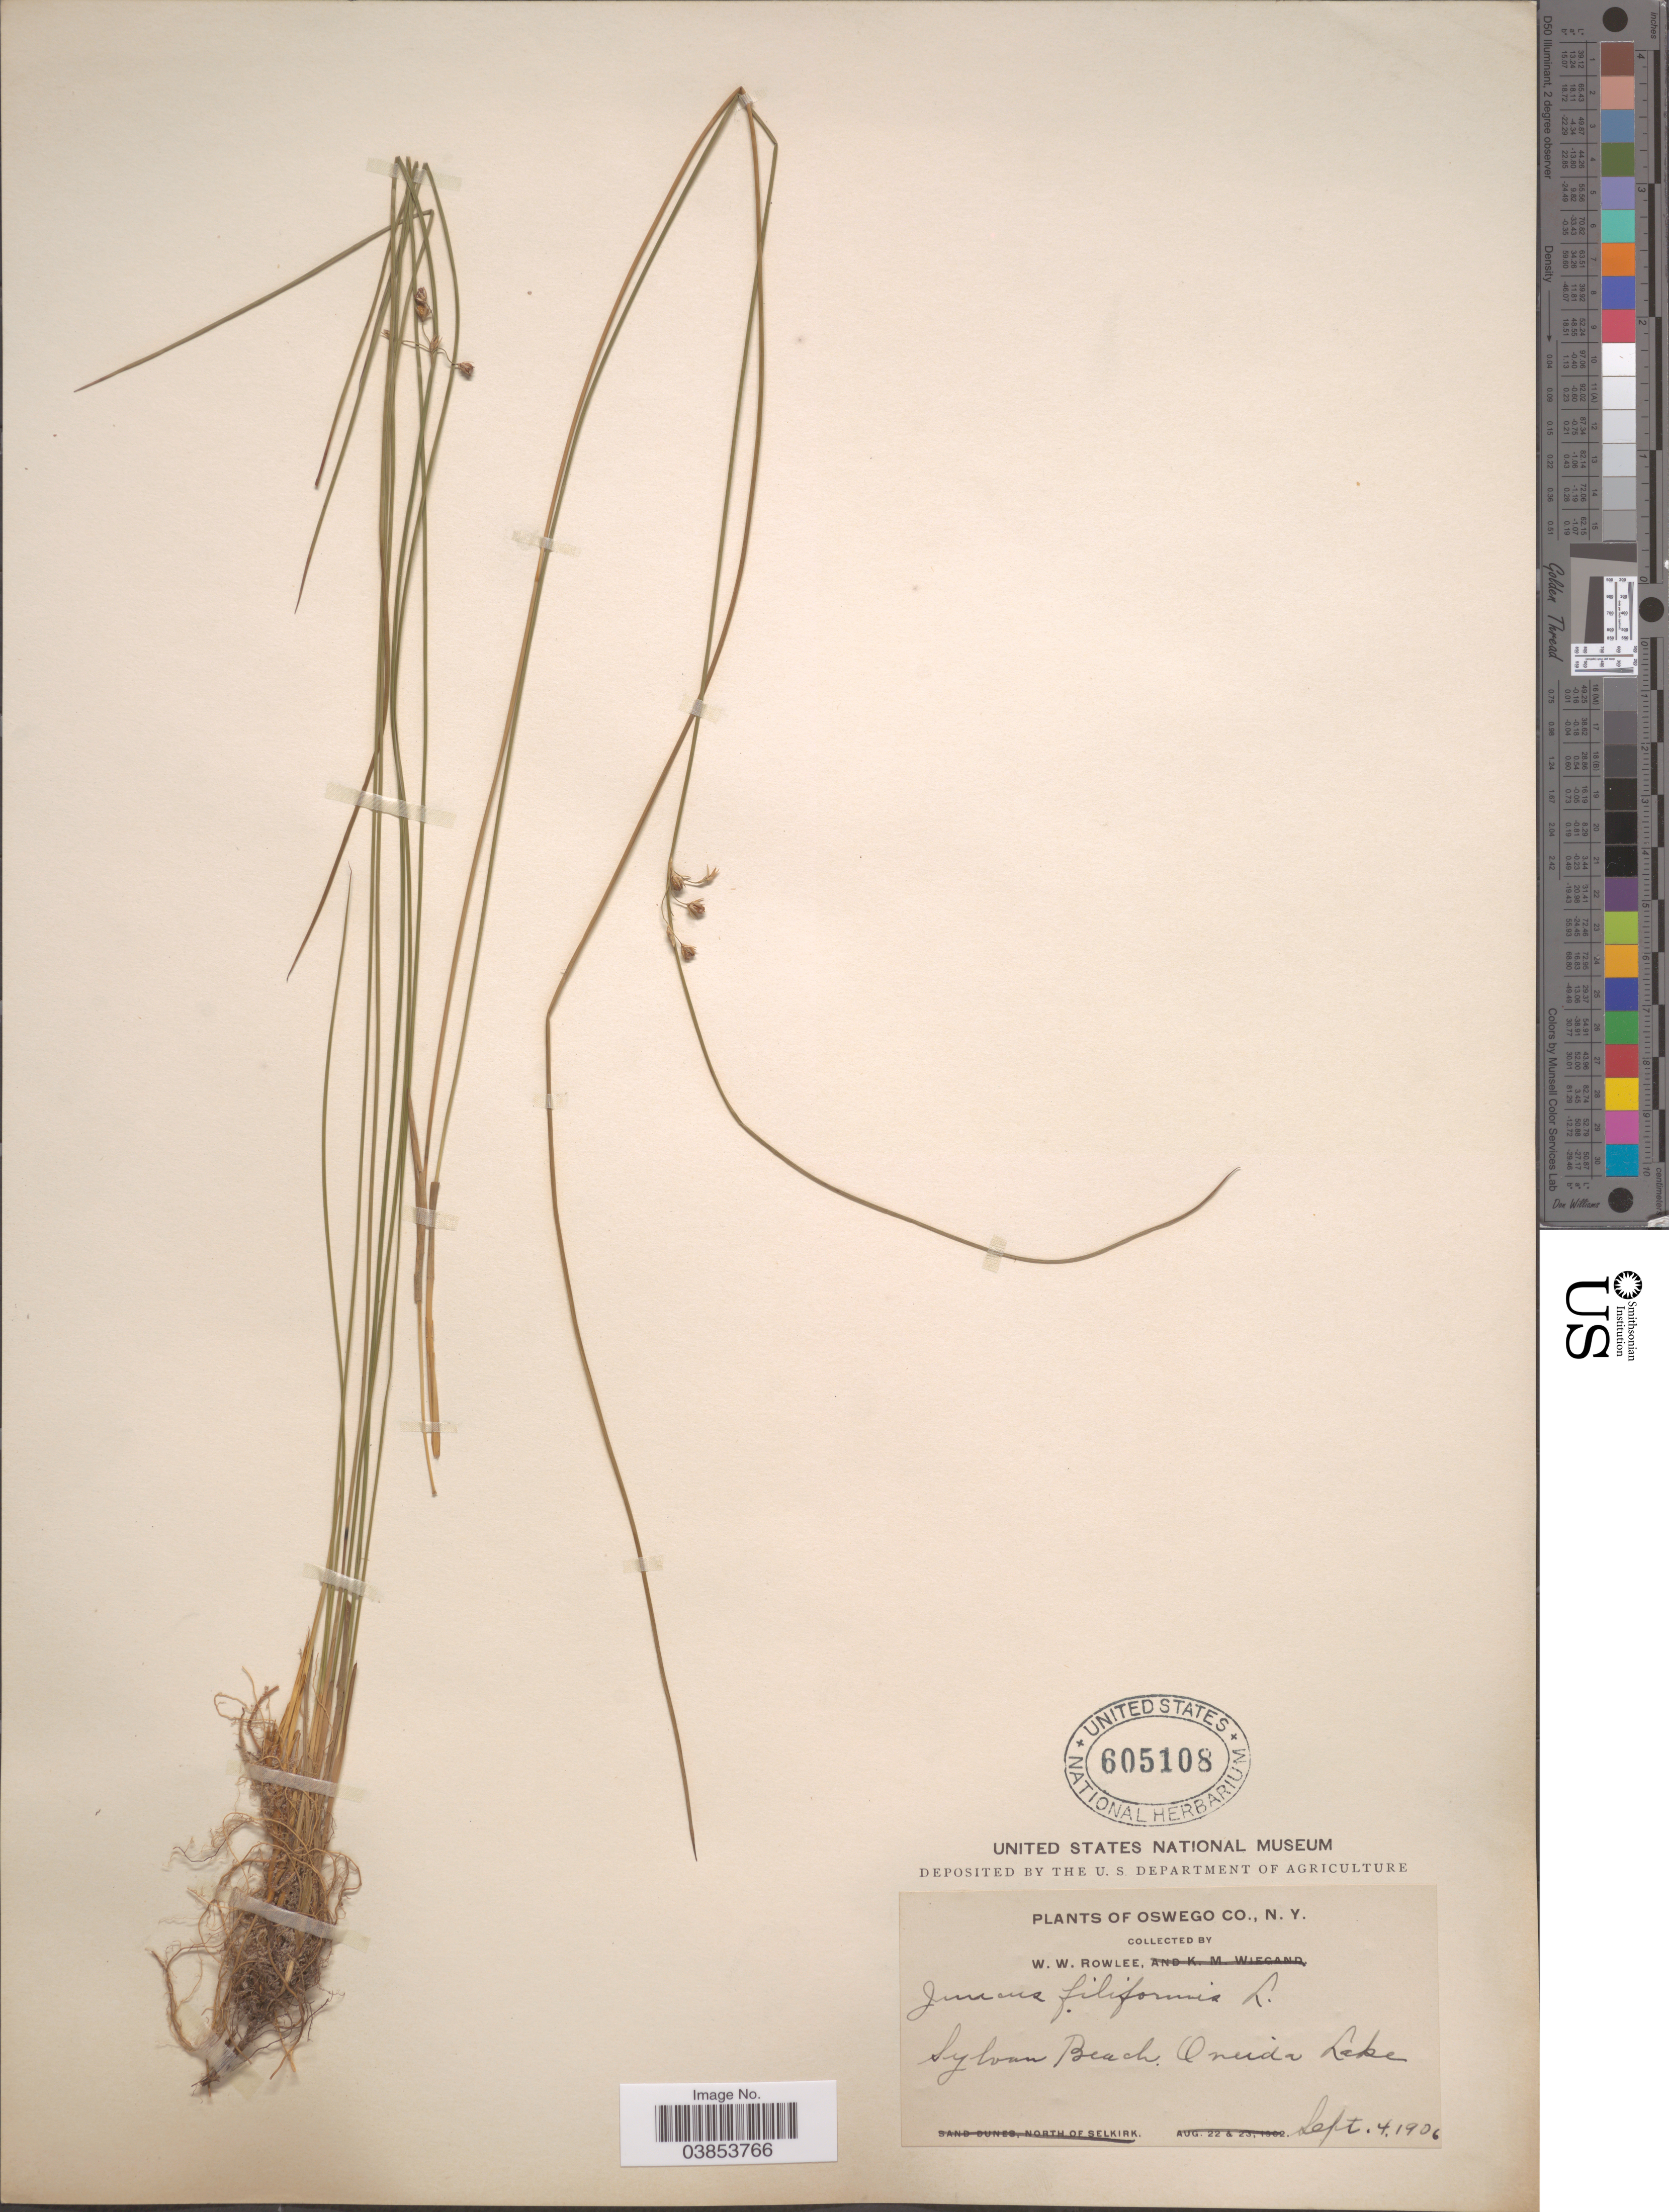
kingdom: Plantae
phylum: Tracheophyta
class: Liliopsida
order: Poales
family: Juncaceae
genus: Juncus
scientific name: Juncus filiformis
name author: L.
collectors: W. W. Rowlee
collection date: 1906-09-04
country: United States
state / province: New York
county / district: Oneida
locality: Oswego Co. Sylvan Beach. Oneida Lake.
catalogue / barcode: US 605108